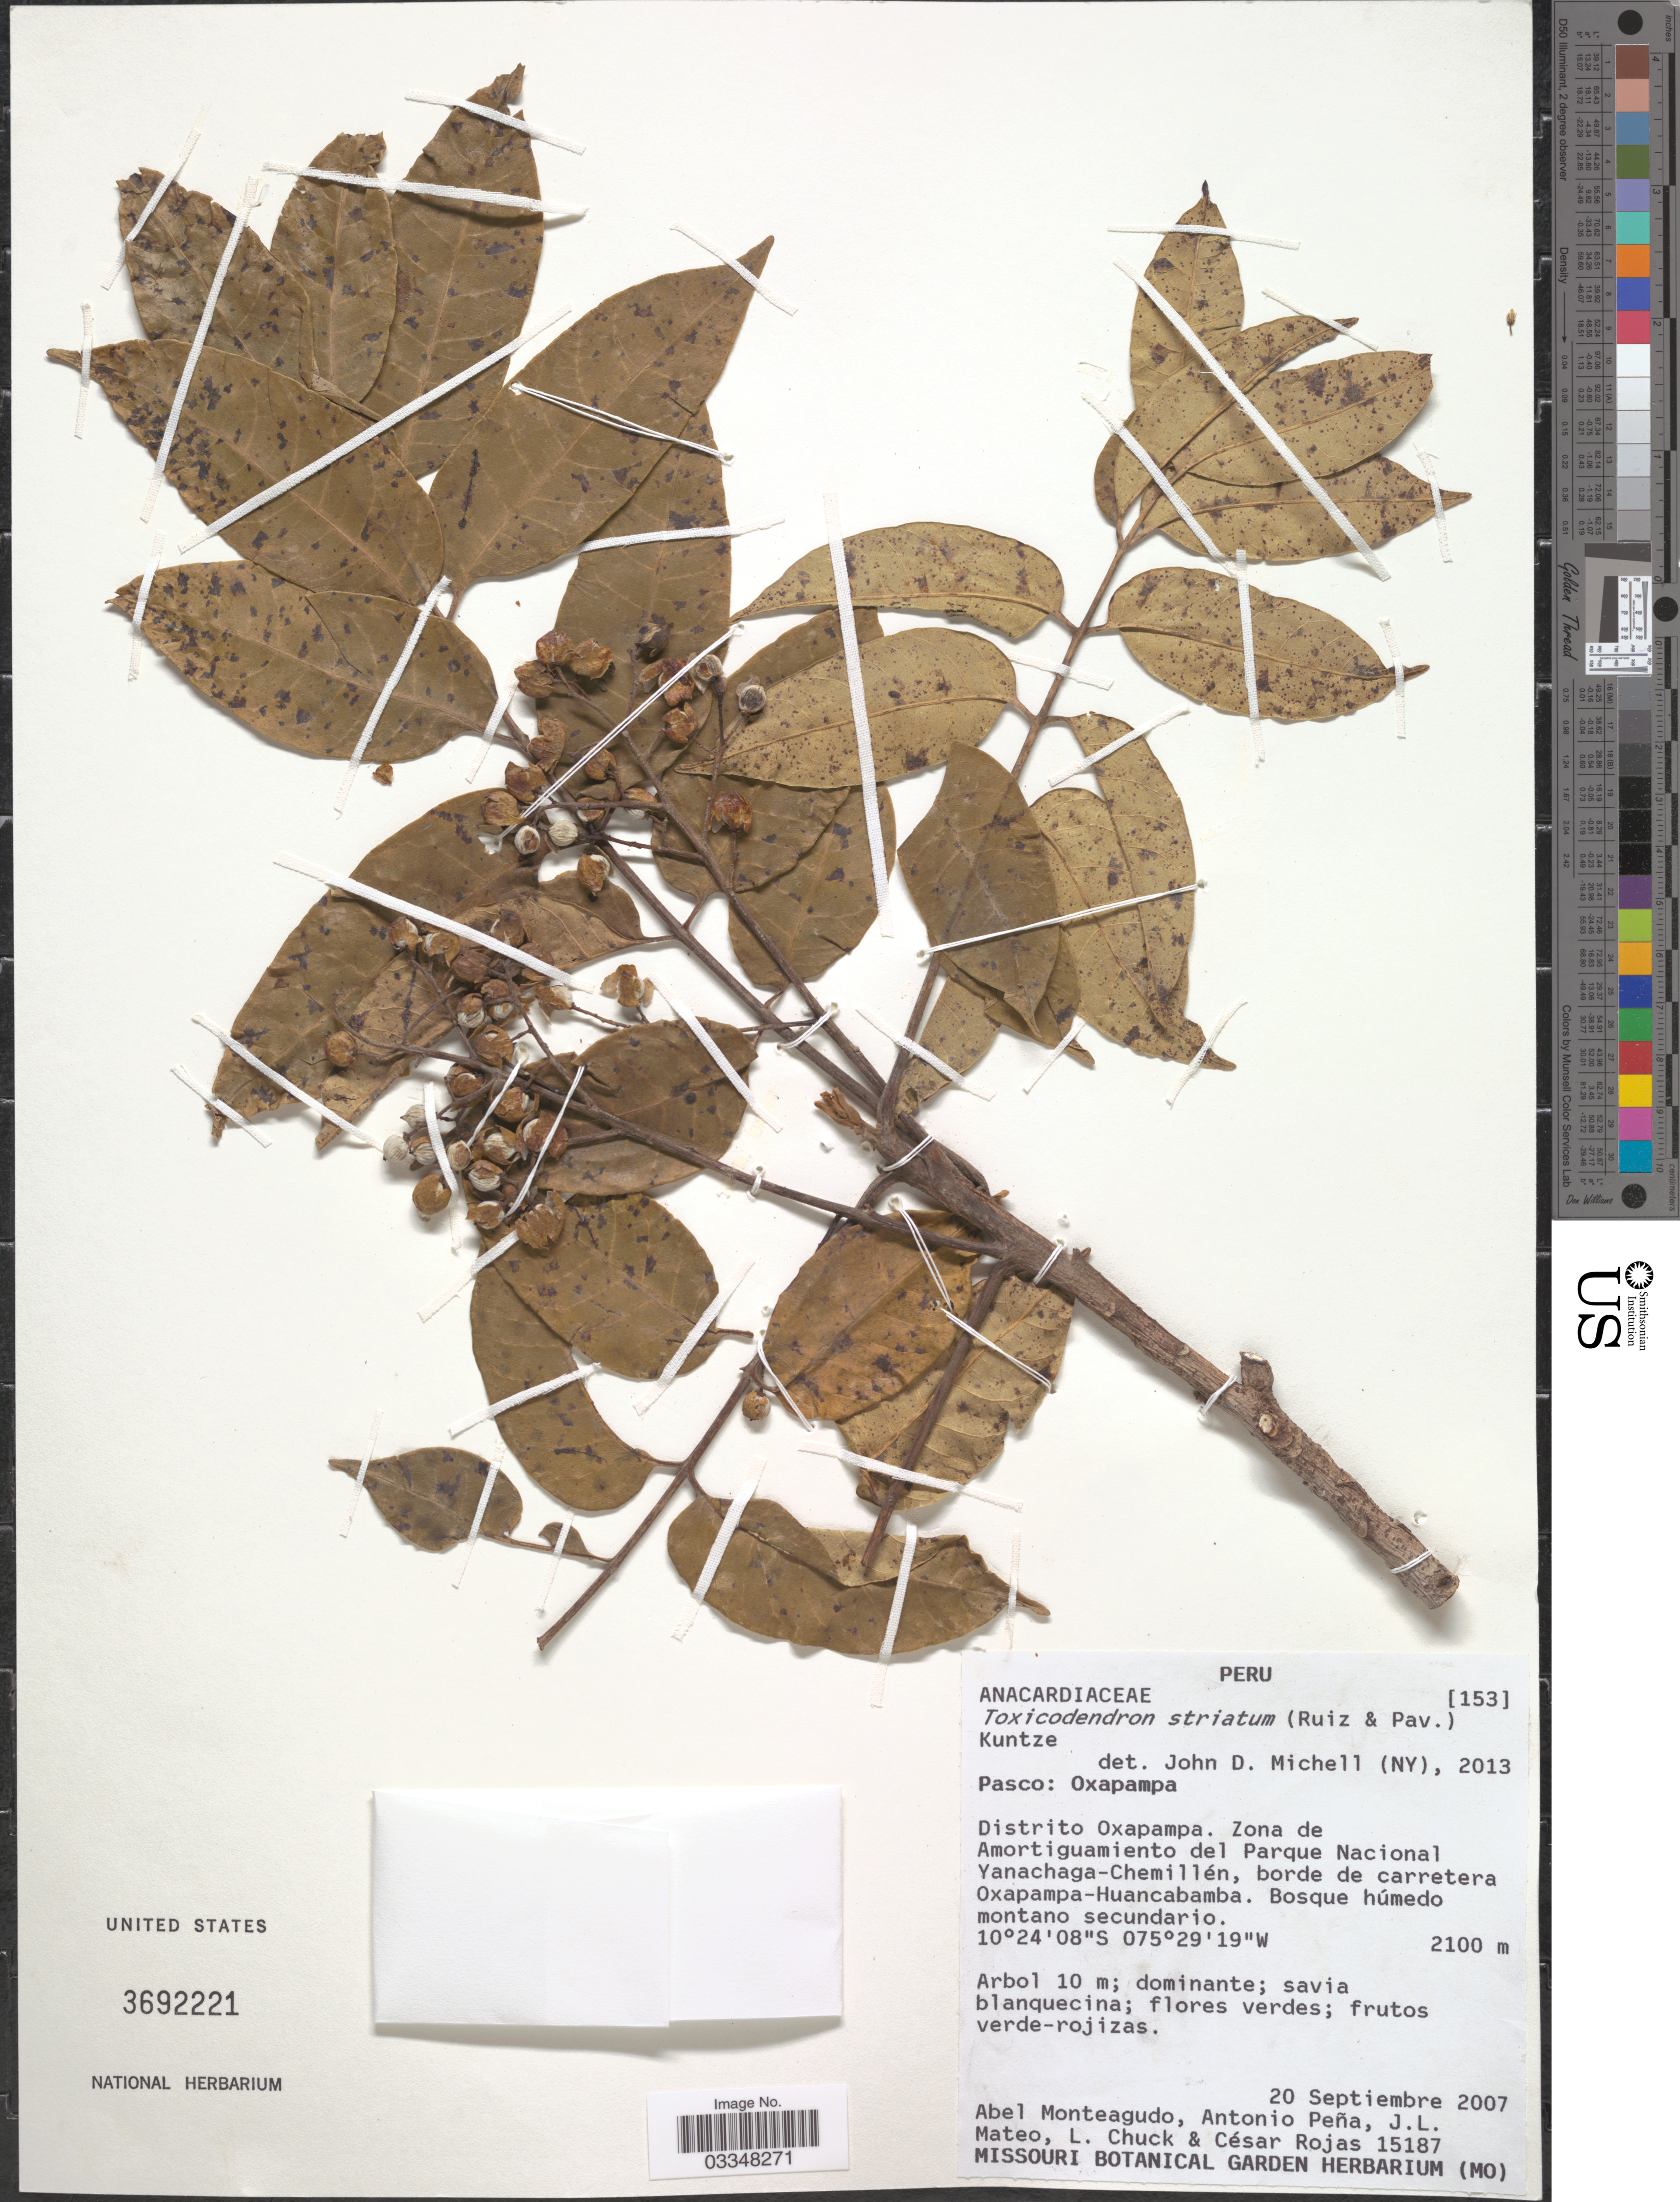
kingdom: Plantae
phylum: Tracheophyta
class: Magnoliopsida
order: Sapindales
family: Anacardiaceae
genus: Toxicodendron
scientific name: Toxicodendron striatum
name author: (Ruiz & Pav.) Kuntze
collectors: A. Monteagudo, A. Peña, J. Mateo, L. Chuck & C. Rojas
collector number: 15187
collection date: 2007-09-20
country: Peru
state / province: Pasco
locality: Oxapampa. Distrito Oxapampa. Zone de Amortiguamiento del Parque Nacional Yanachaga-Chemillén.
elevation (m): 2100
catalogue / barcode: US 3692221